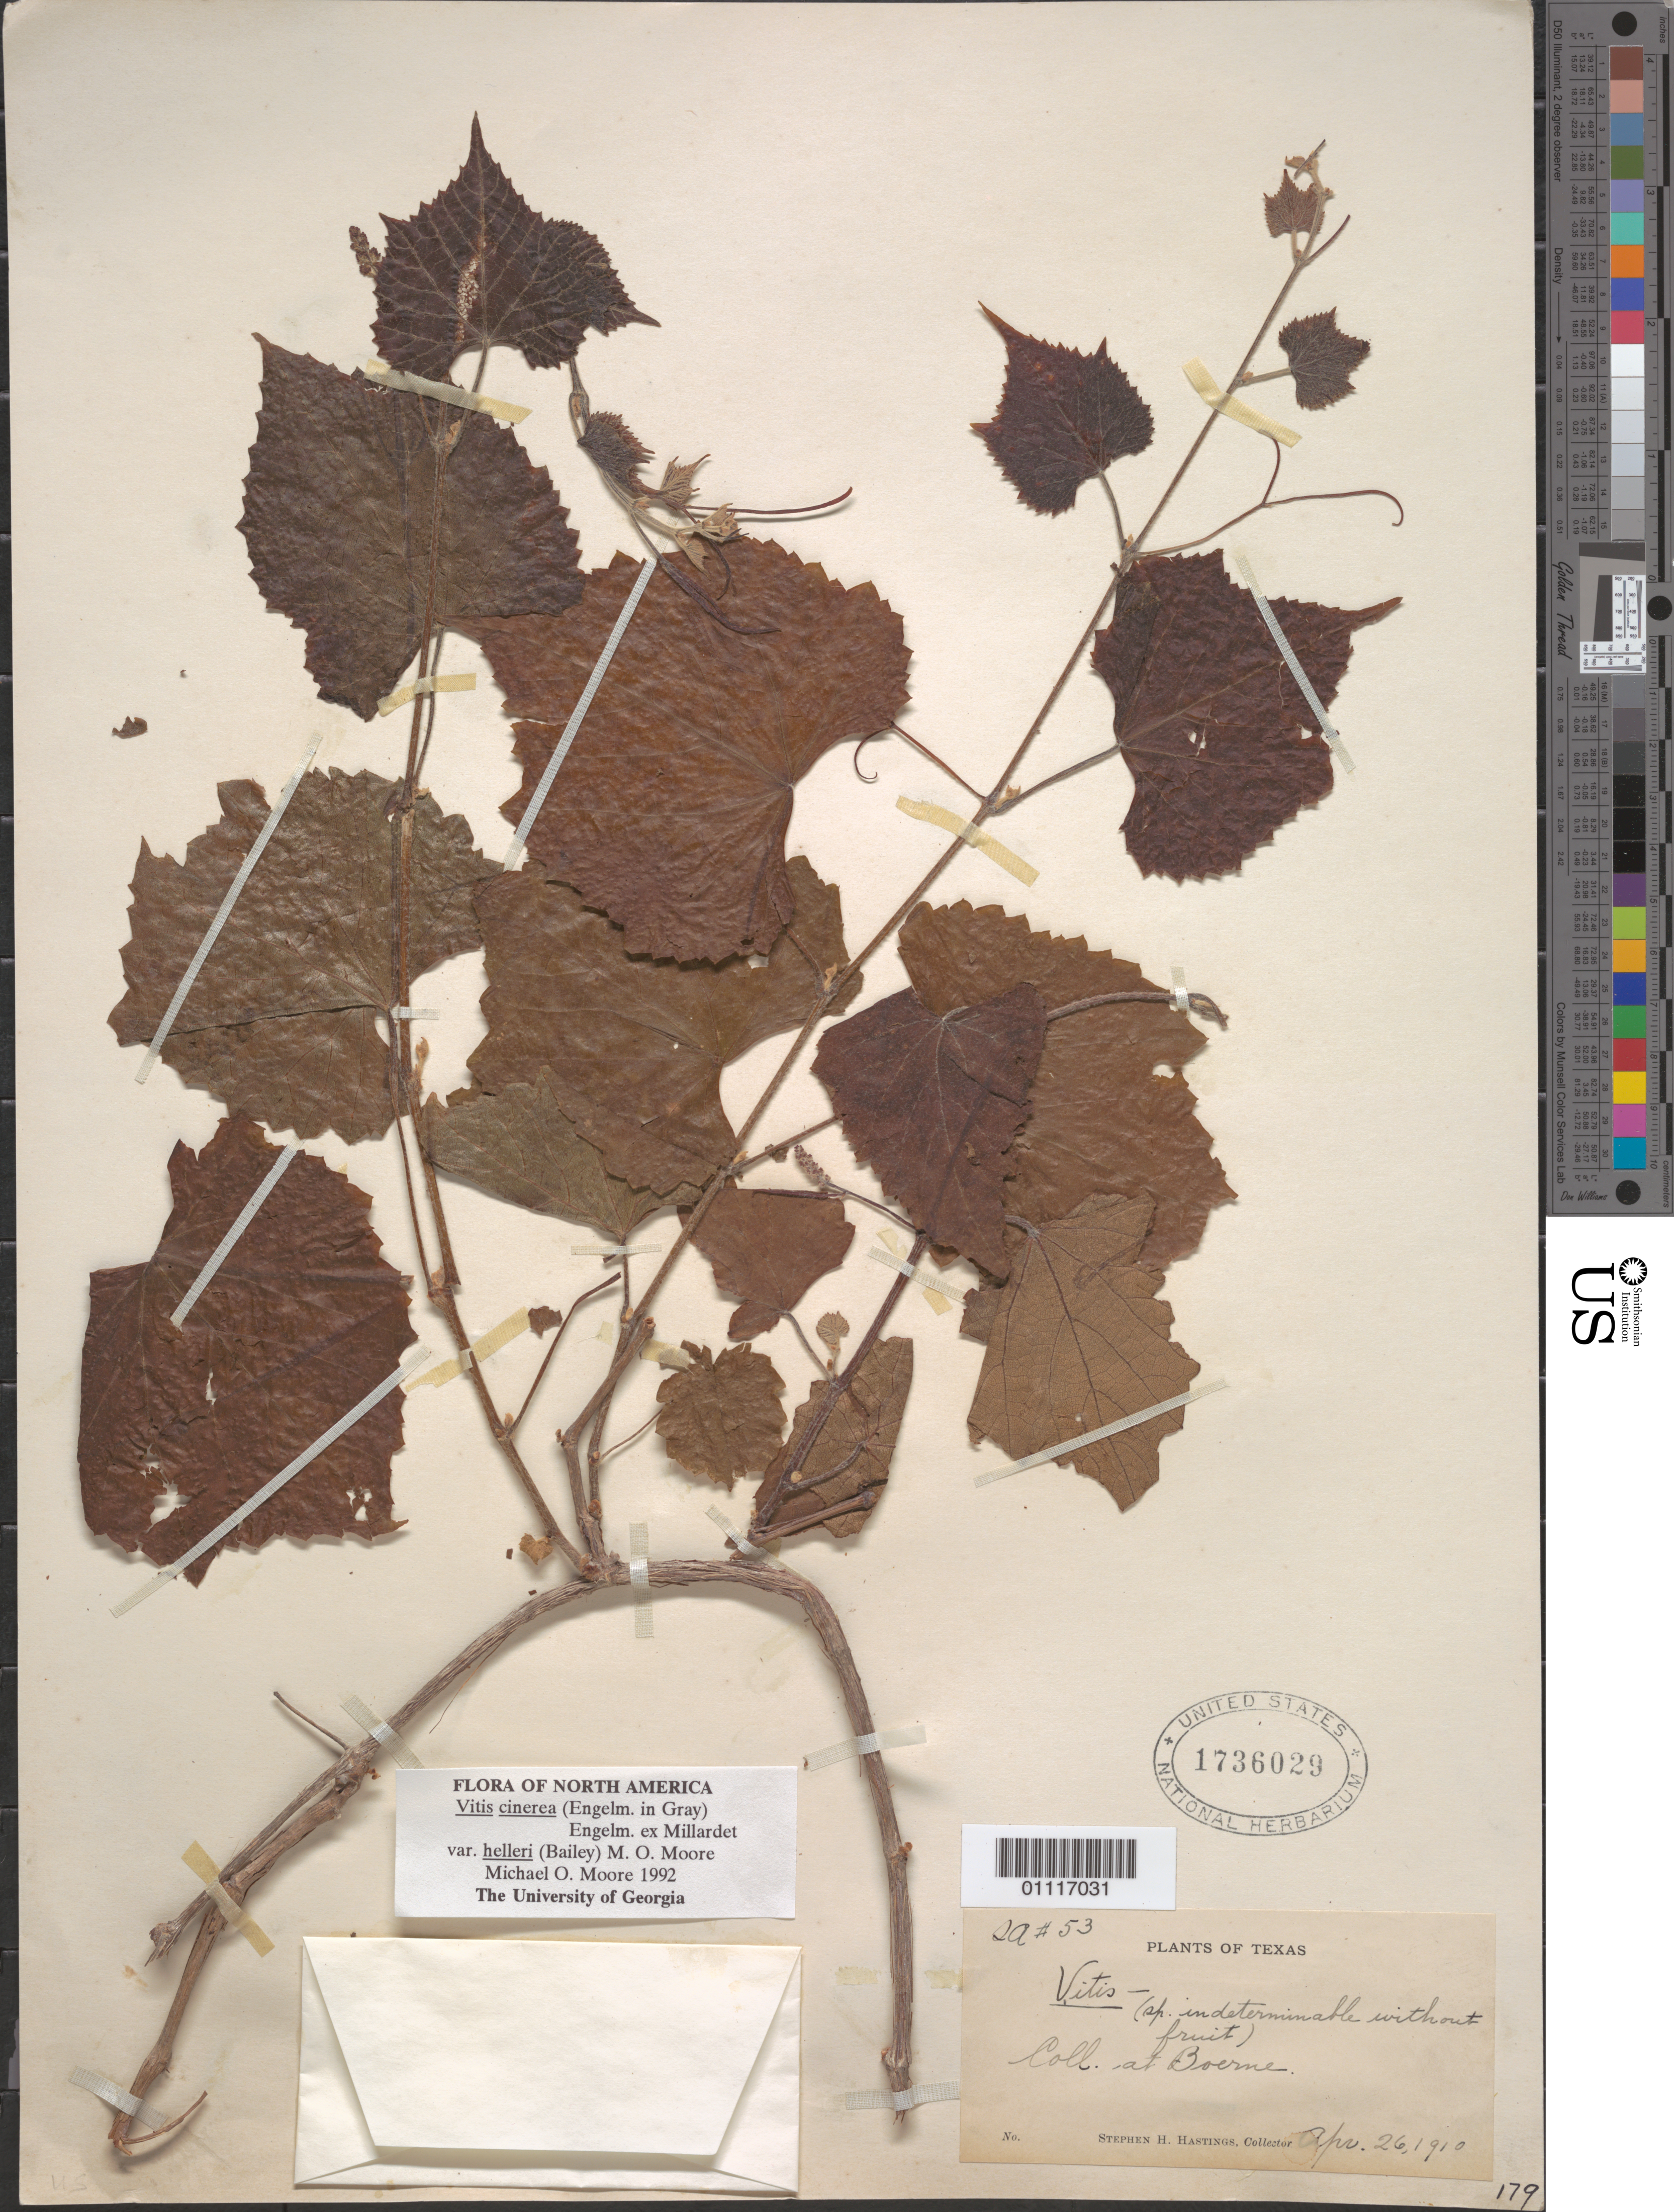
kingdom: Plantae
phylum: Tracheophyta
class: Magnoliopsida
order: Vitales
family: Vitaceae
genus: Vitis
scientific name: Vitis cinerea var. helleri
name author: (L.H. Bailey) M.O. Moore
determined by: Moore, M. O.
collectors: S. Hastings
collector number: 53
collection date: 1910-04-26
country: United States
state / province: Texas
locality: Boeme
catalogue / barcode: US 1736029